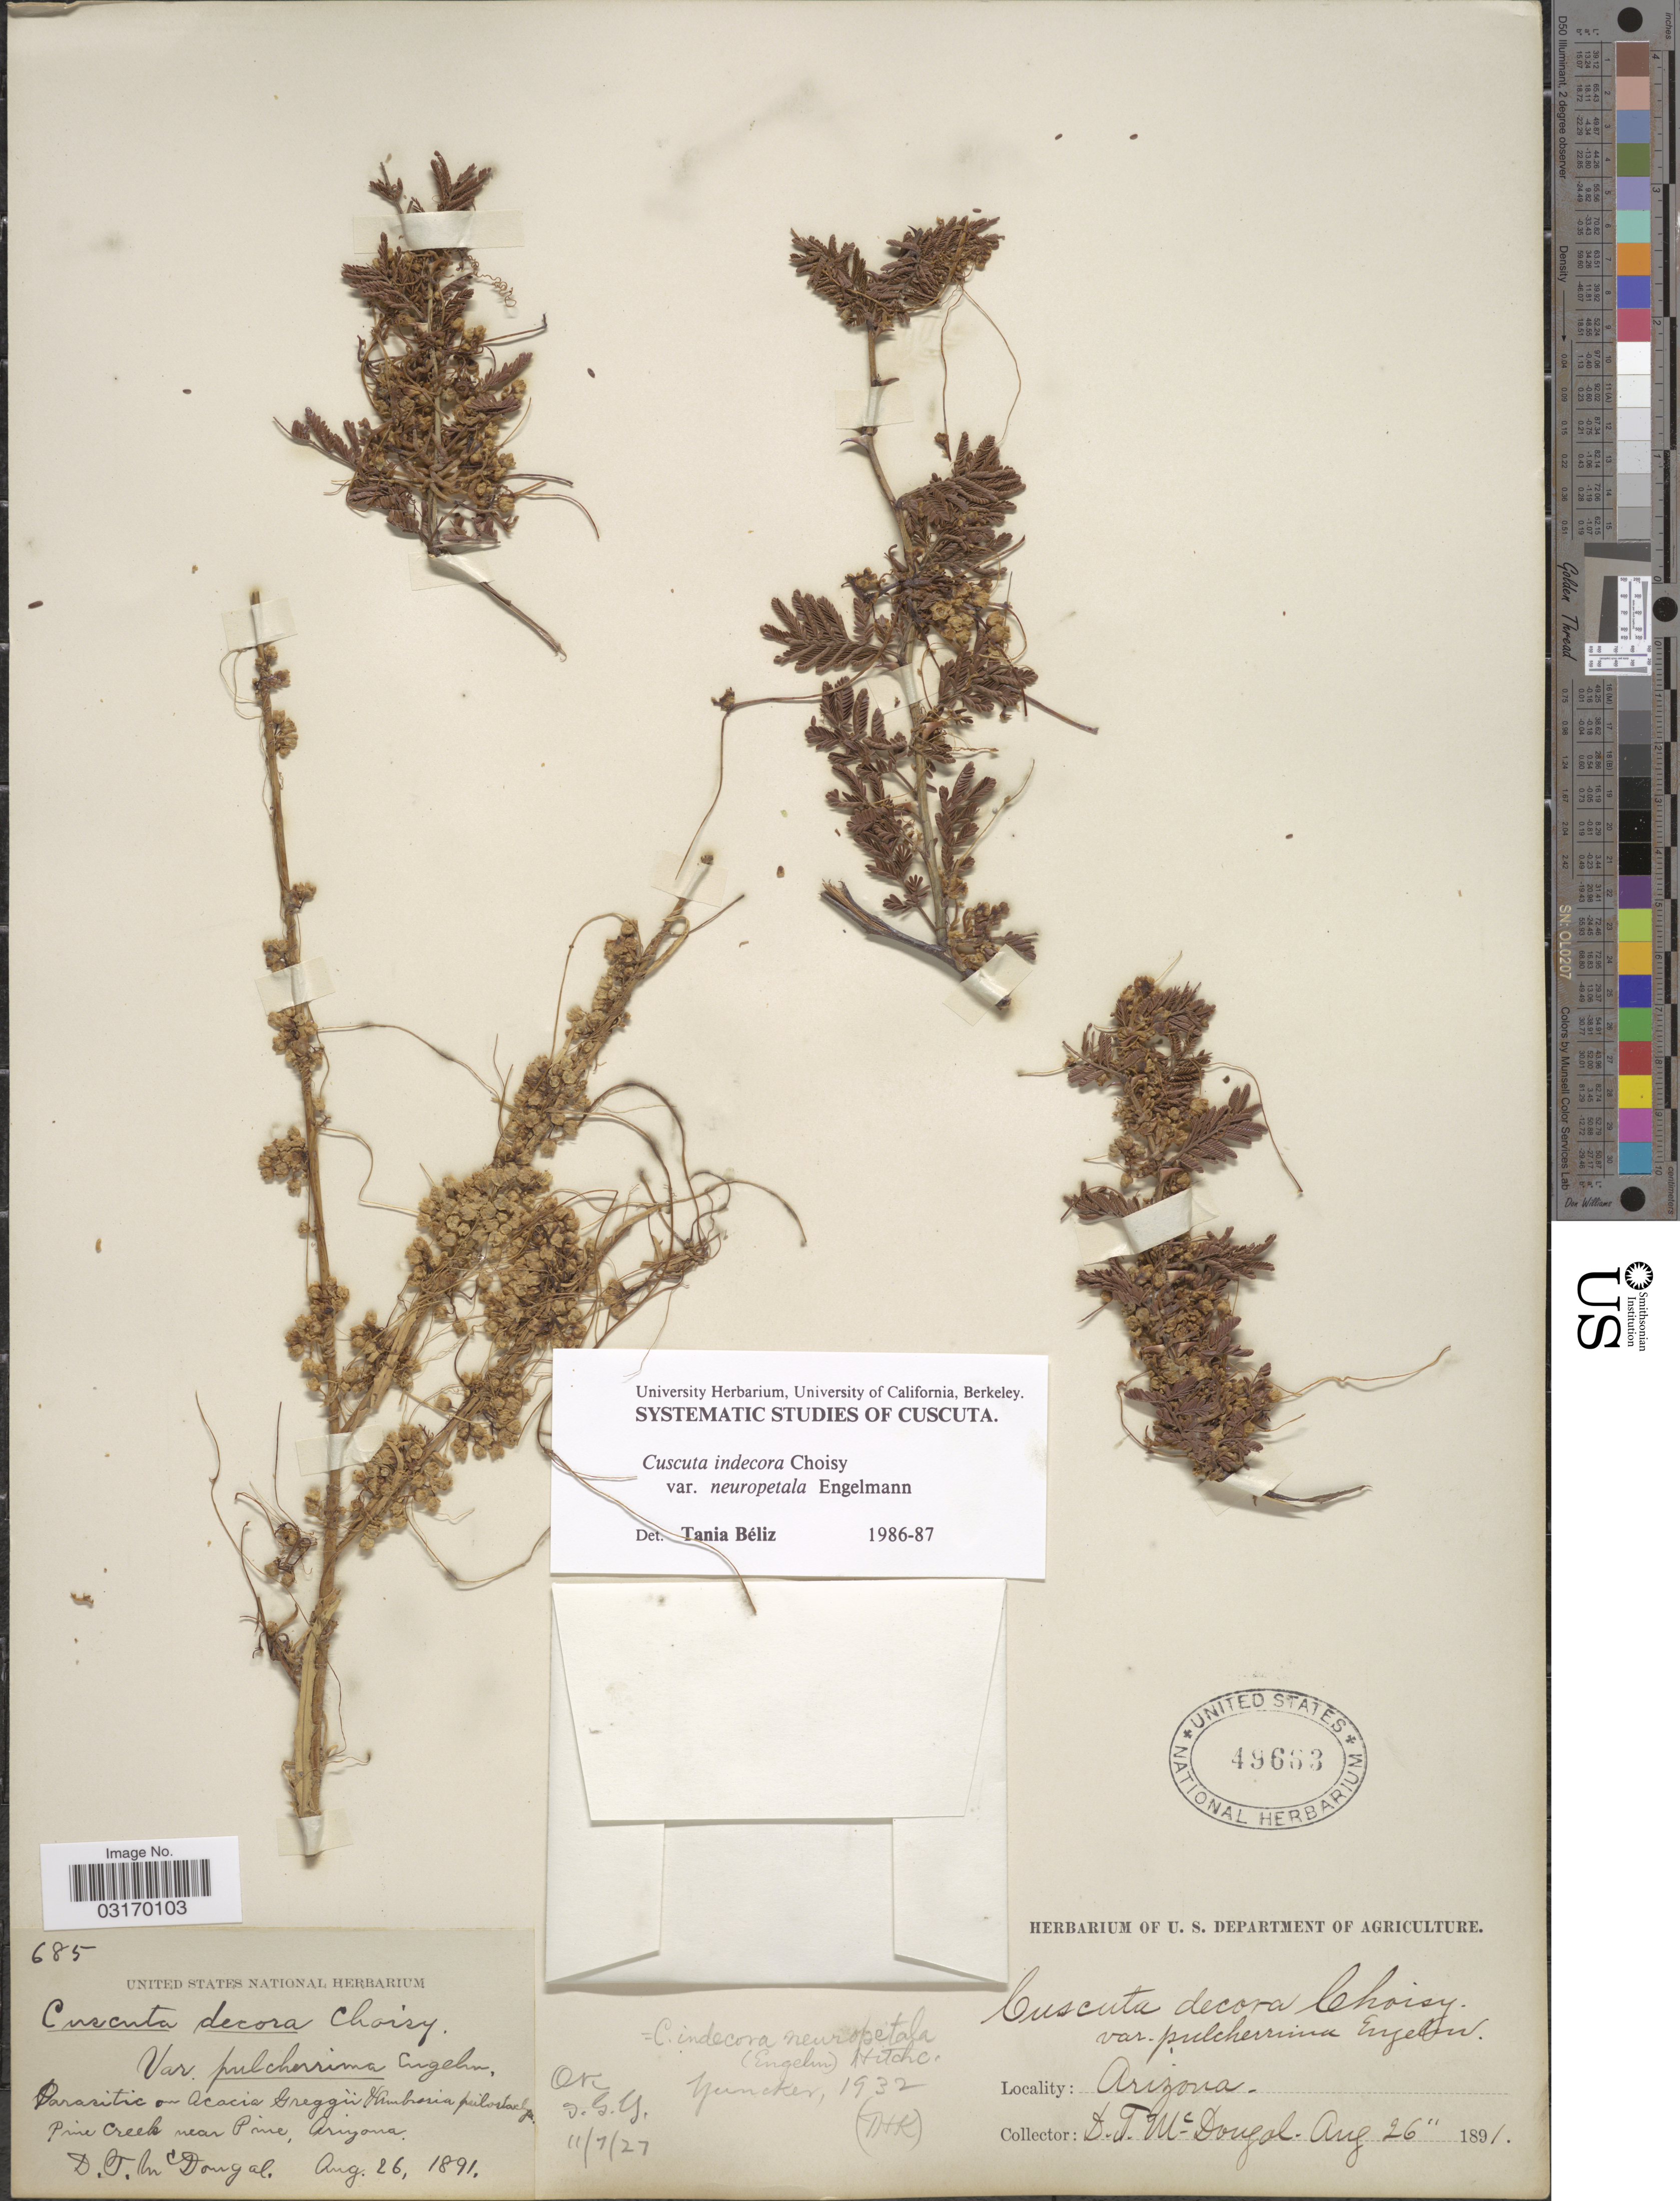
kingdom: Plantae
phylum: Tracheophyta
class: Magnoliopsida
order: Solanales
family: Convolvulaceae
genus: Cuscuta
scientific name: Cuscuta indecora var. neuropetala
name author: (Engelm.) Hitchc.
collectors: D. McDougal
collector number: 685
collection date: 1891-08-26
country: United States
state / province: Arizona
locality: Pine Creek near Pine.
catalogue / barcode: US 49663